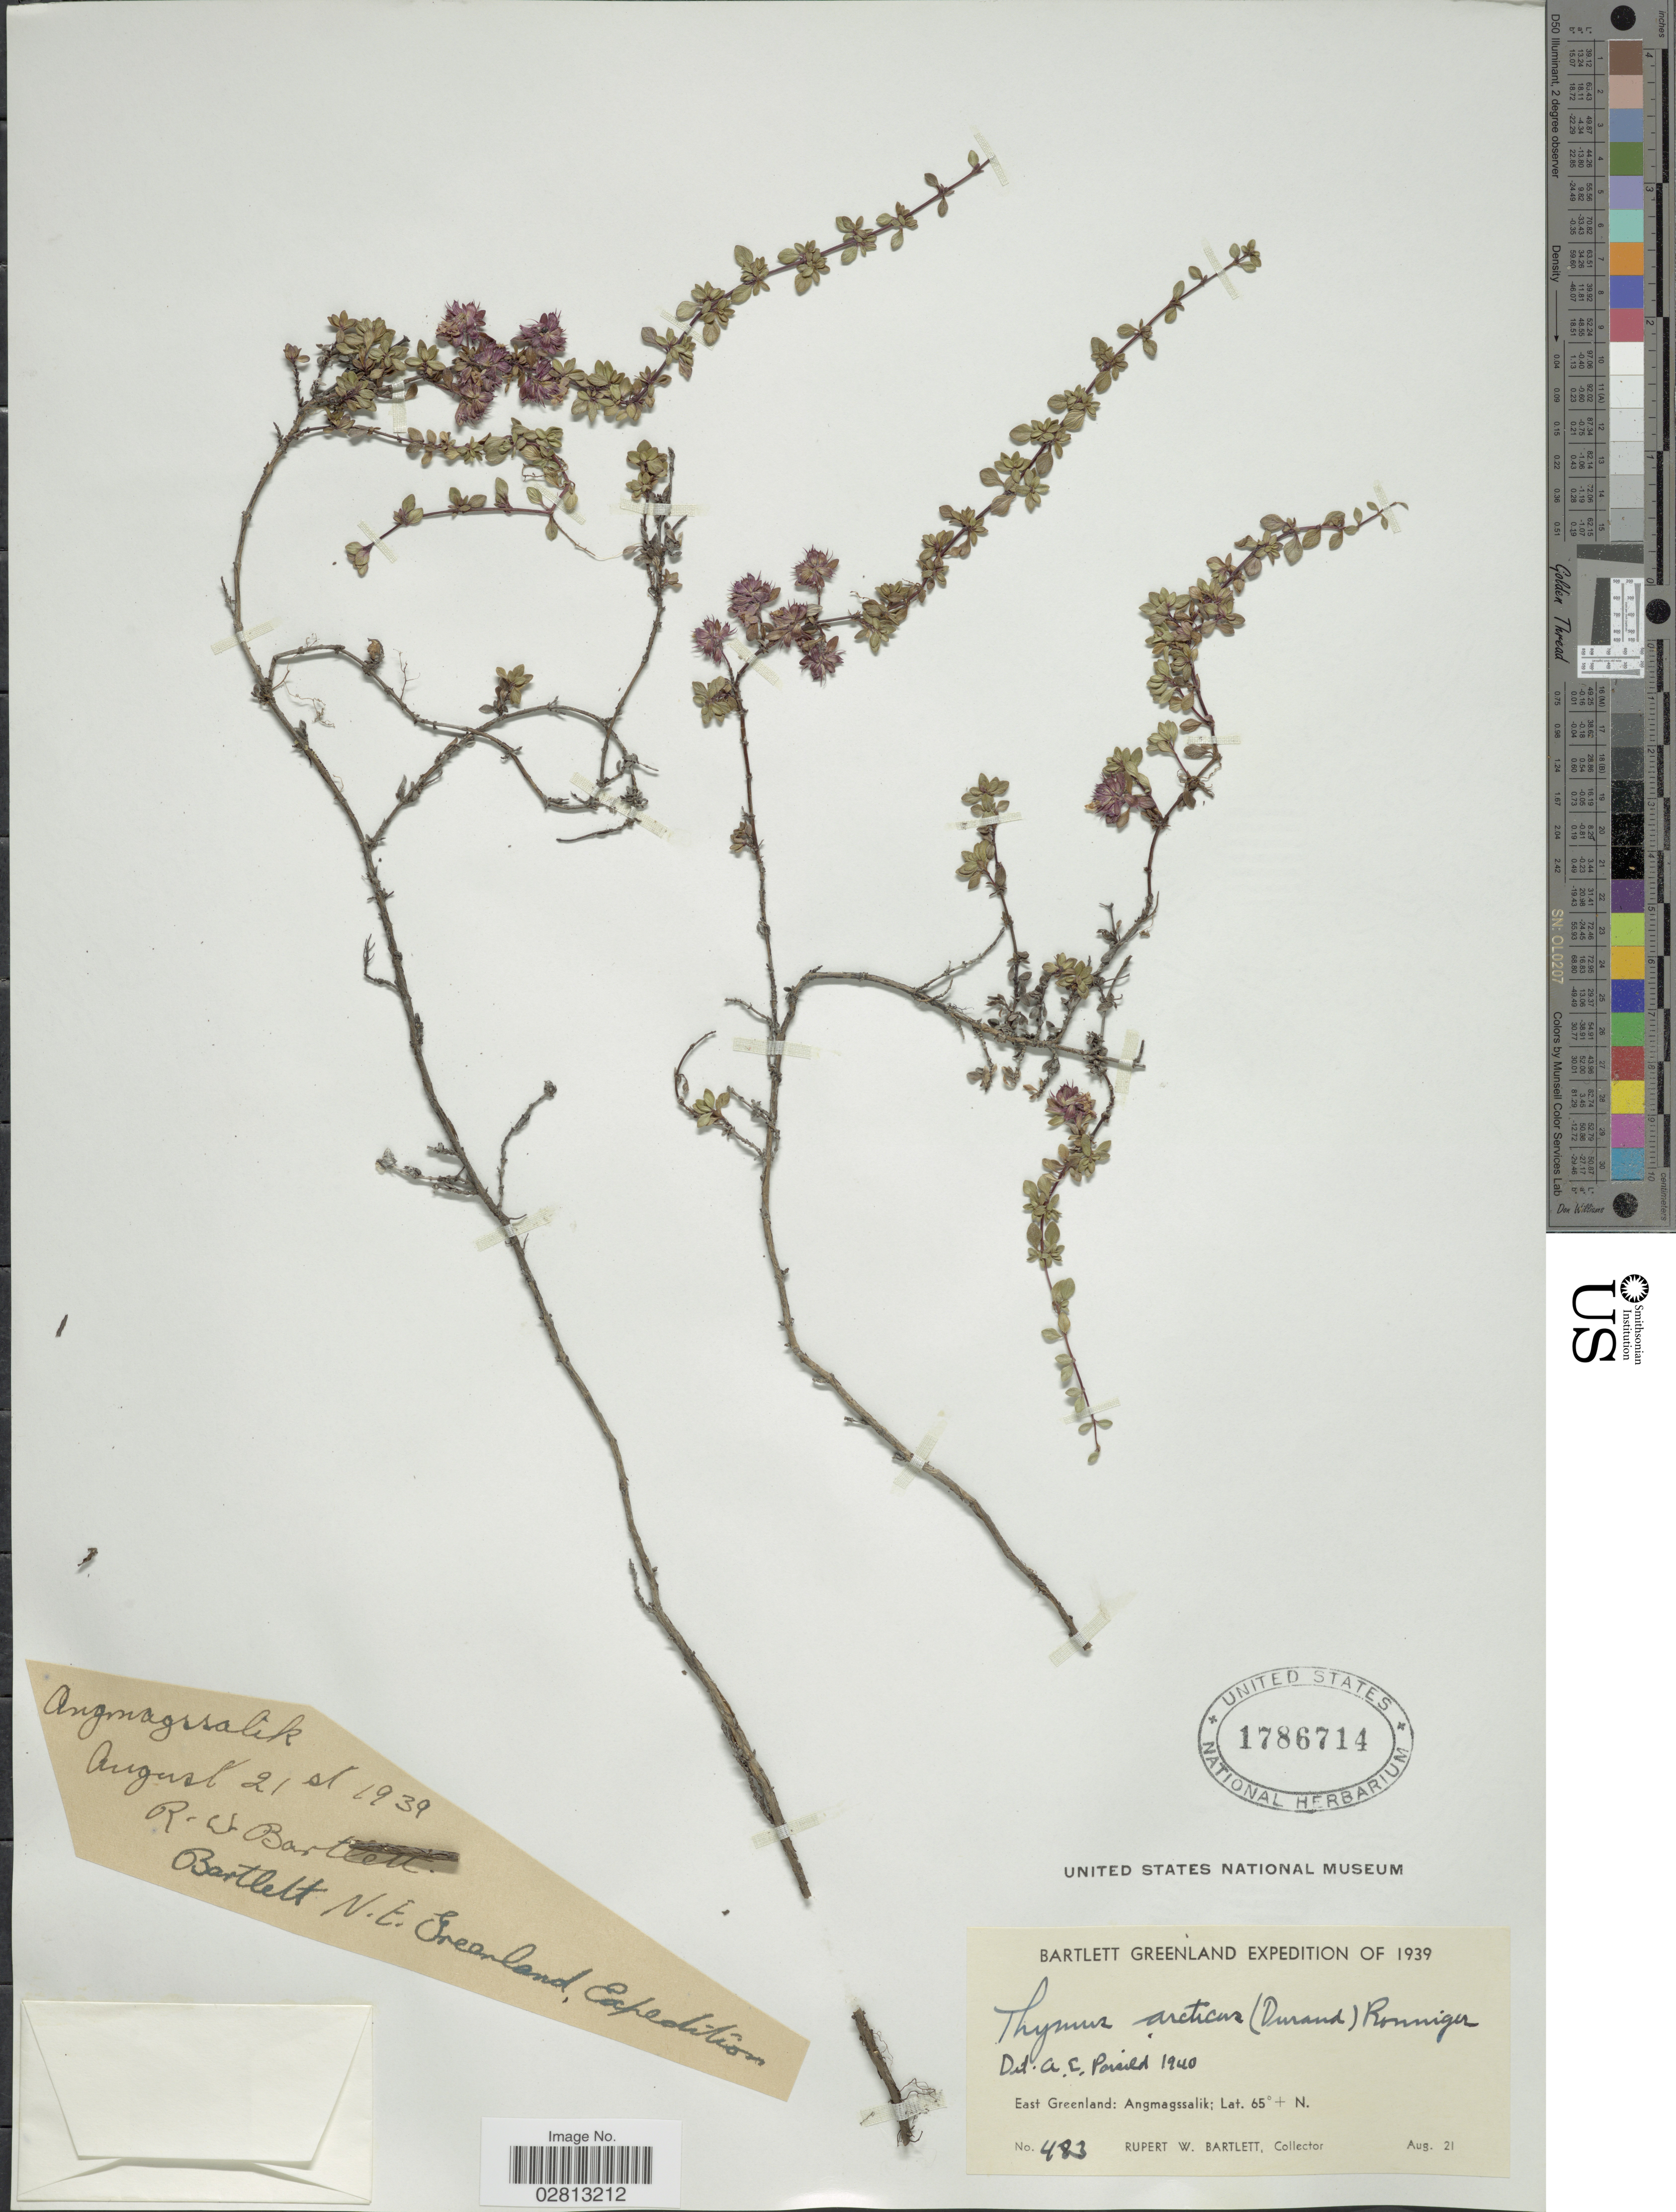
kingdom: Plantae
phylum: Tracheophyta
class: Magnoliopsida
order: Lamiales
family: Lamiaceae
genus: Thymus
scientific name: Thymus arcticus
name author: Ronniger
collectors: R. W. Bartlett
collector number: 483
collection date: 1939-08-21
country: Greenland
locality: East Greenland, Angmagssalik.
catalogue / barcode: US 1786714